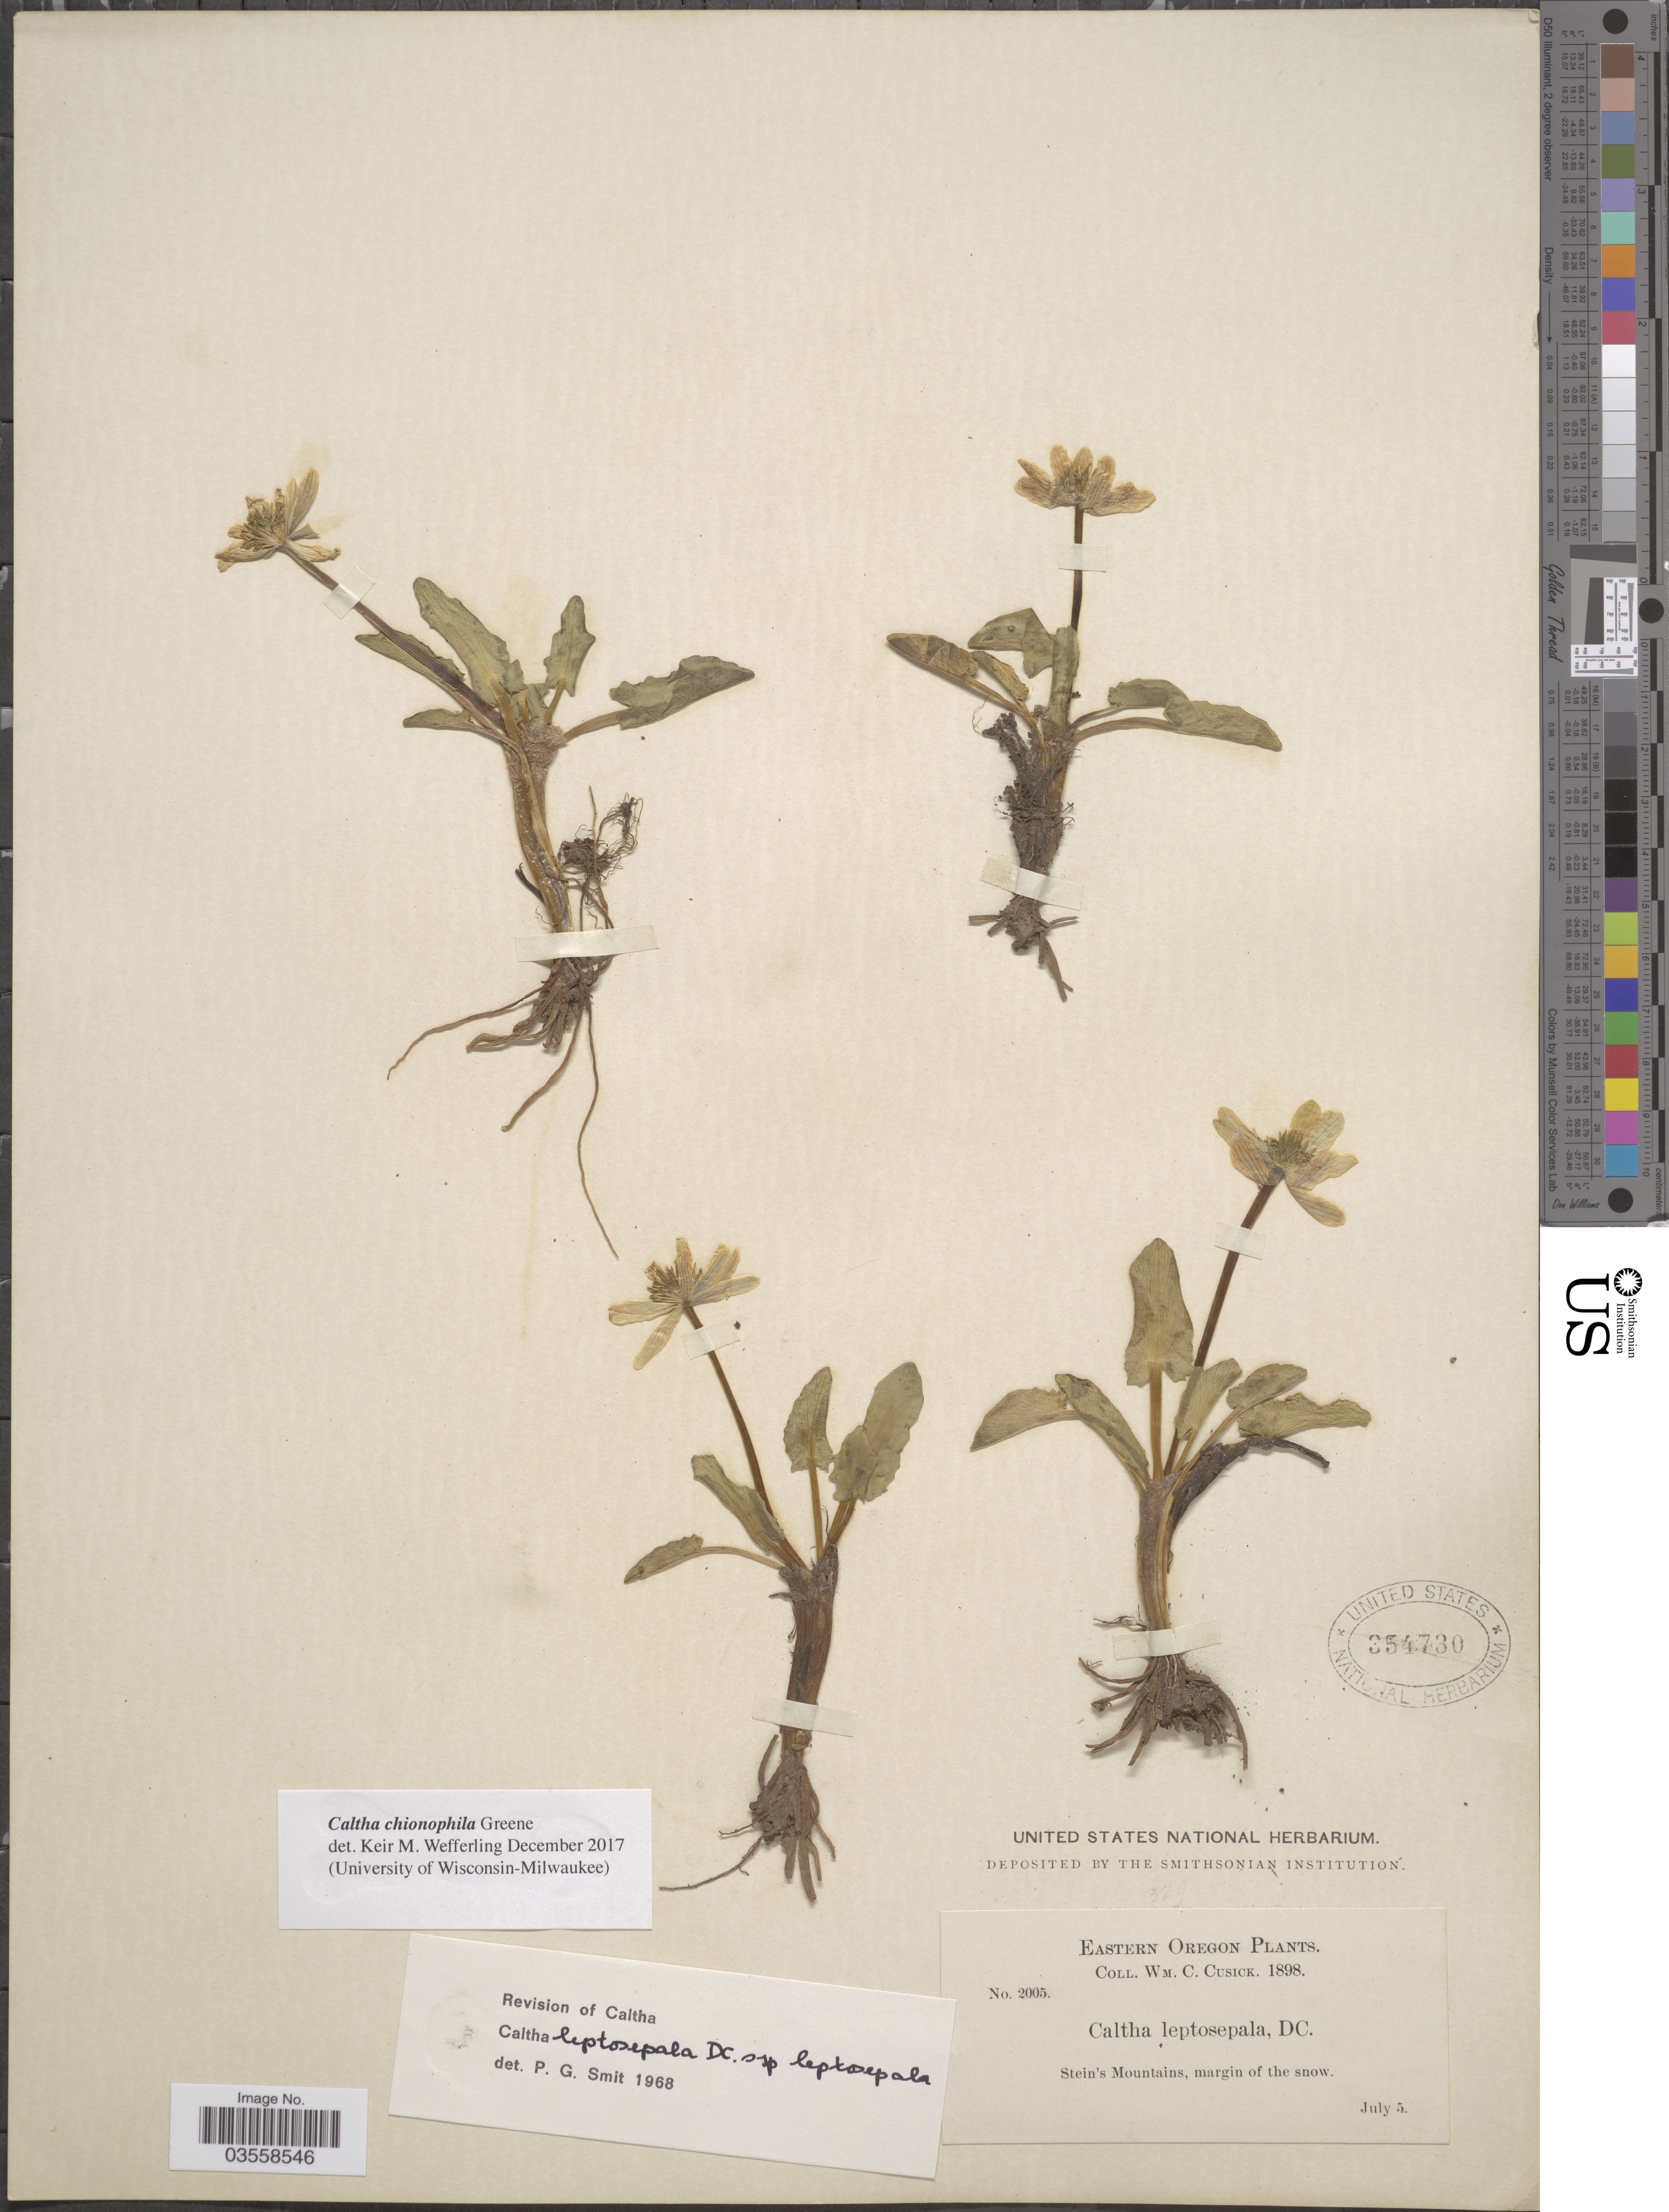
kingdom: Plantae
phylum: Tracheophyta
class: Magnoliopsida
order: Ranunculales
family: Ranunculaceae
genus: Caltha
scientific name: Caltha chionophila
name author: Greene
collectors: W. C. Cusick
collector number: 2005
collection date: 1898-07-05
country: United States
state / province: Oregon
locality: Eastern Oregon. Stein's Mountains, margin of the snow.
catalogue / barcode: US 354730